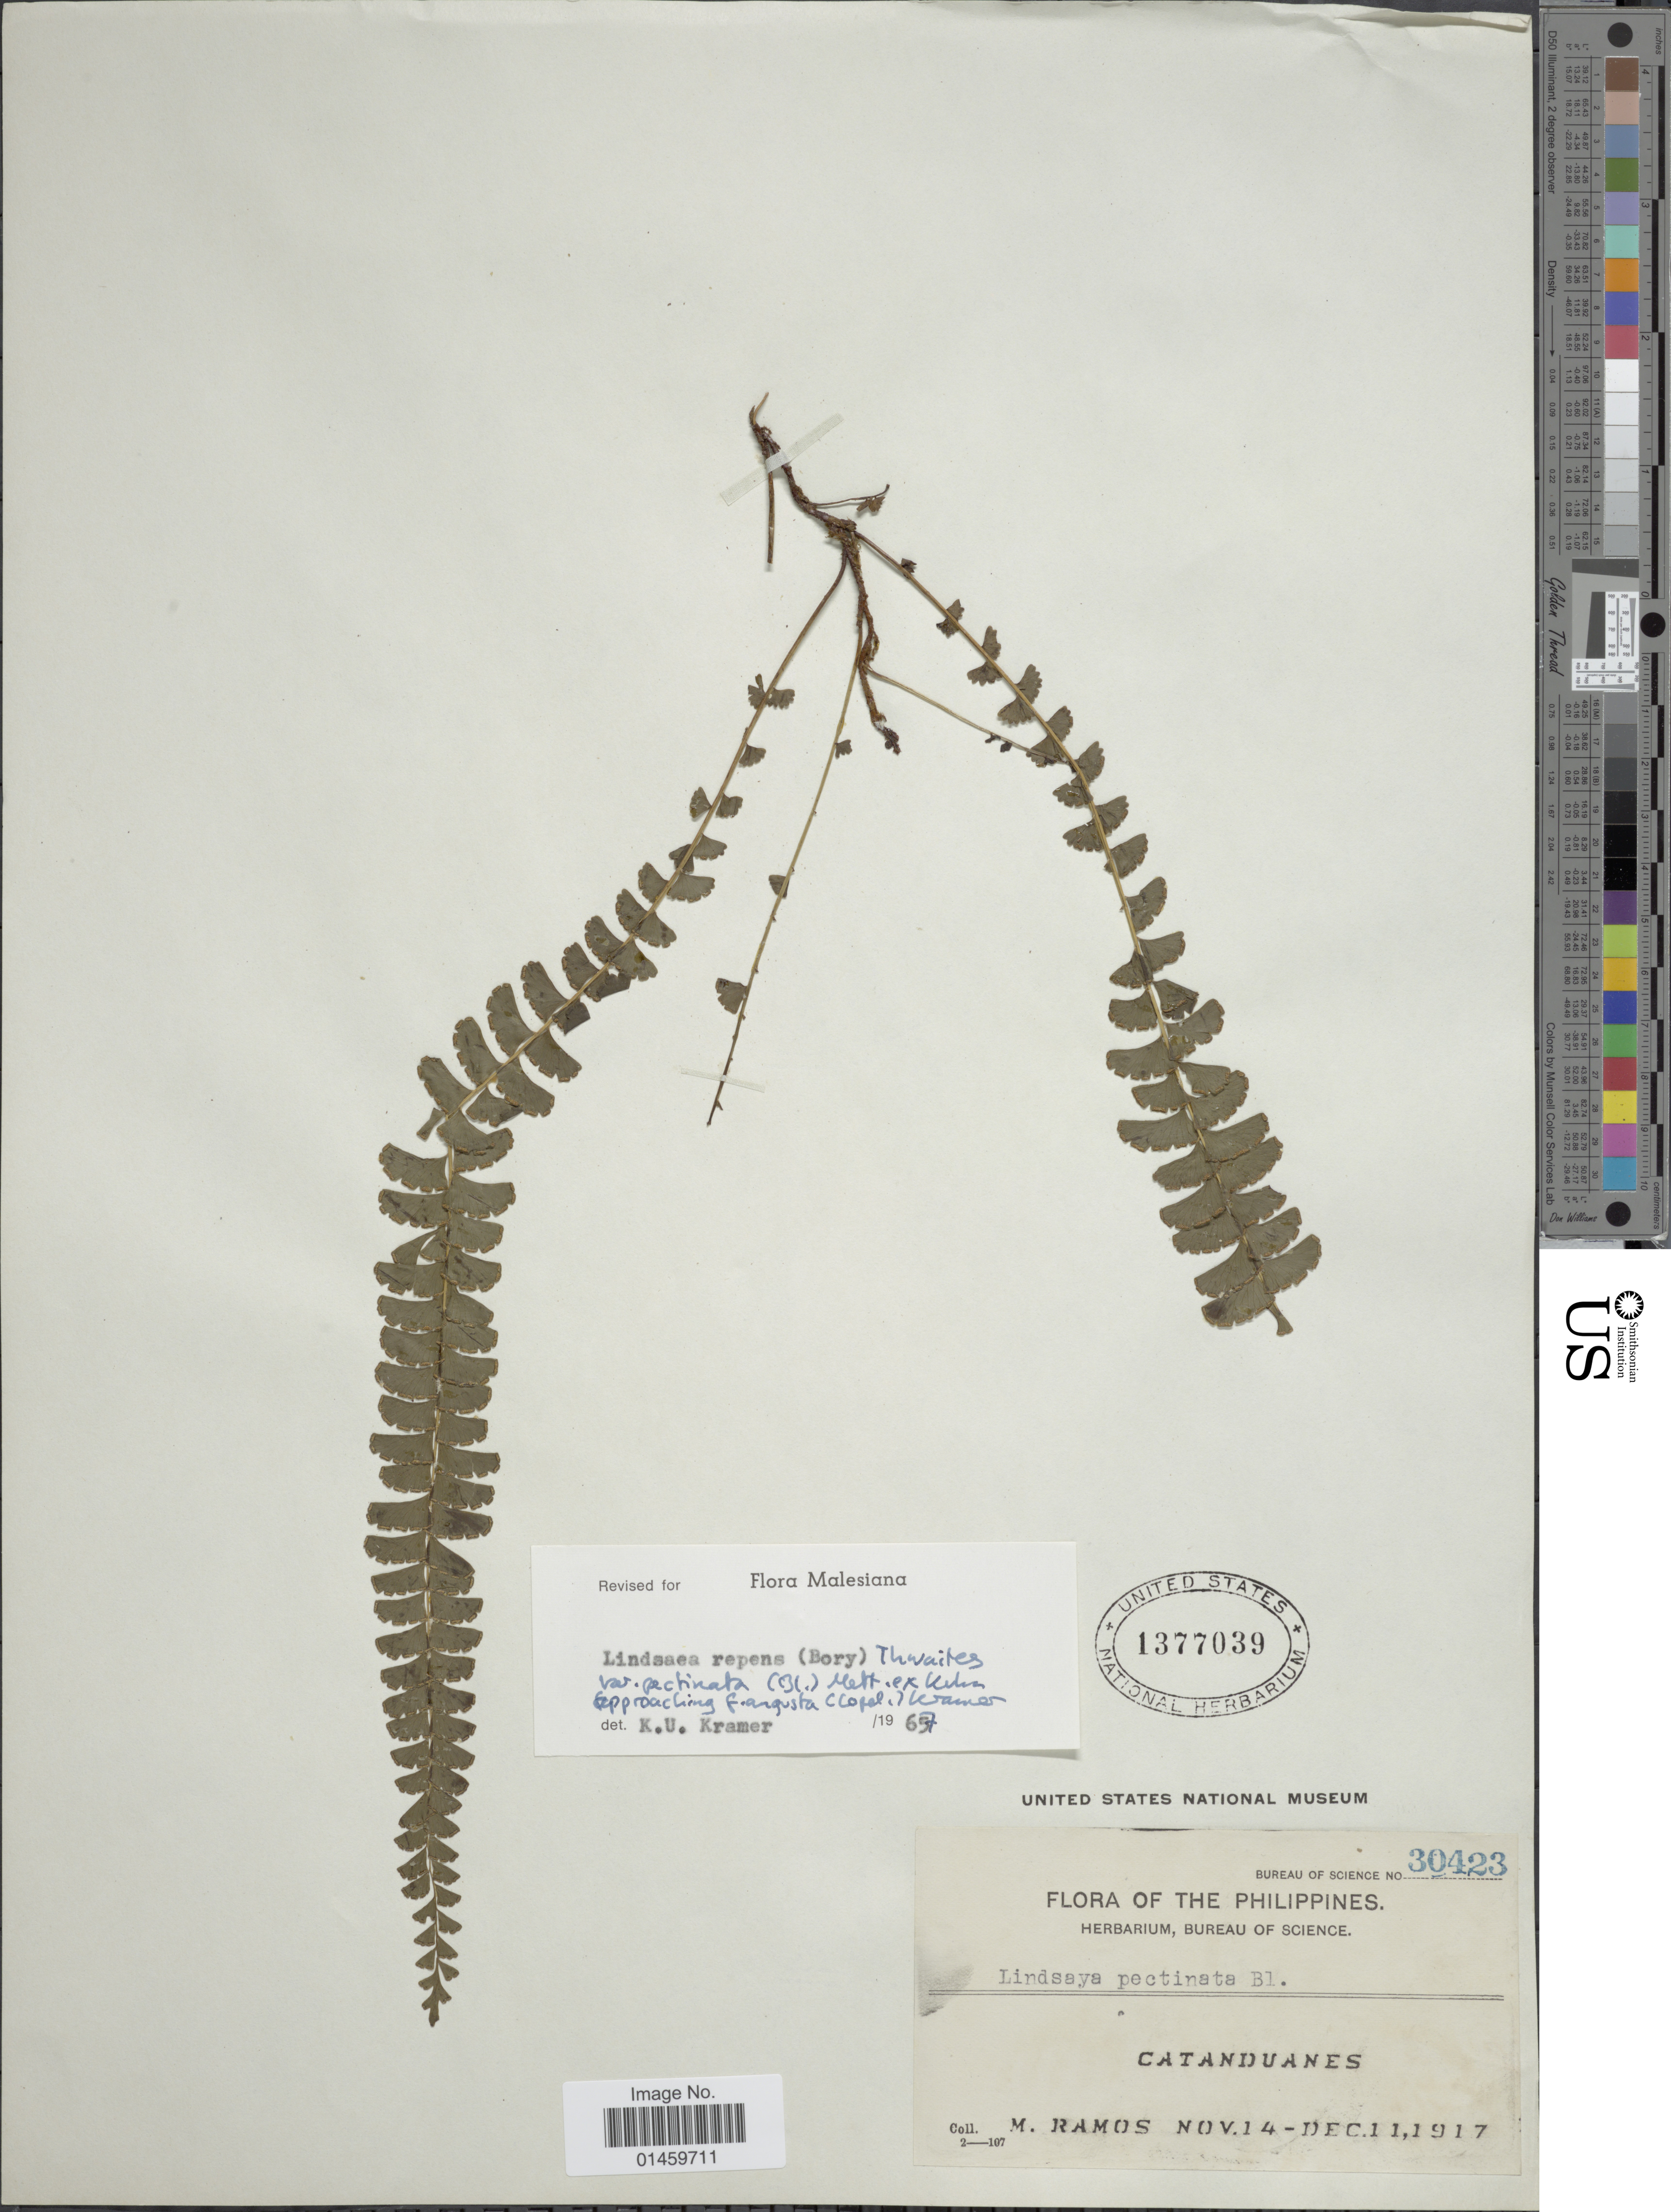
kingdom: Plantae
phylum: Tracheophyta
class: Polypodiopsida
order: Polypodiales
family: Lindsaeaceae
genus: Lindsaea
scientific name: Lindsaea repens var. pectinata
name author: (Blume) Mett.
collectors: M. Ramos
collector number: Bureau of Science 30423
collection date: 1917-12-11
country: Philippines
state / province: Bicol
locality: Catanduanes.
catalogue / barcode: US 1377039